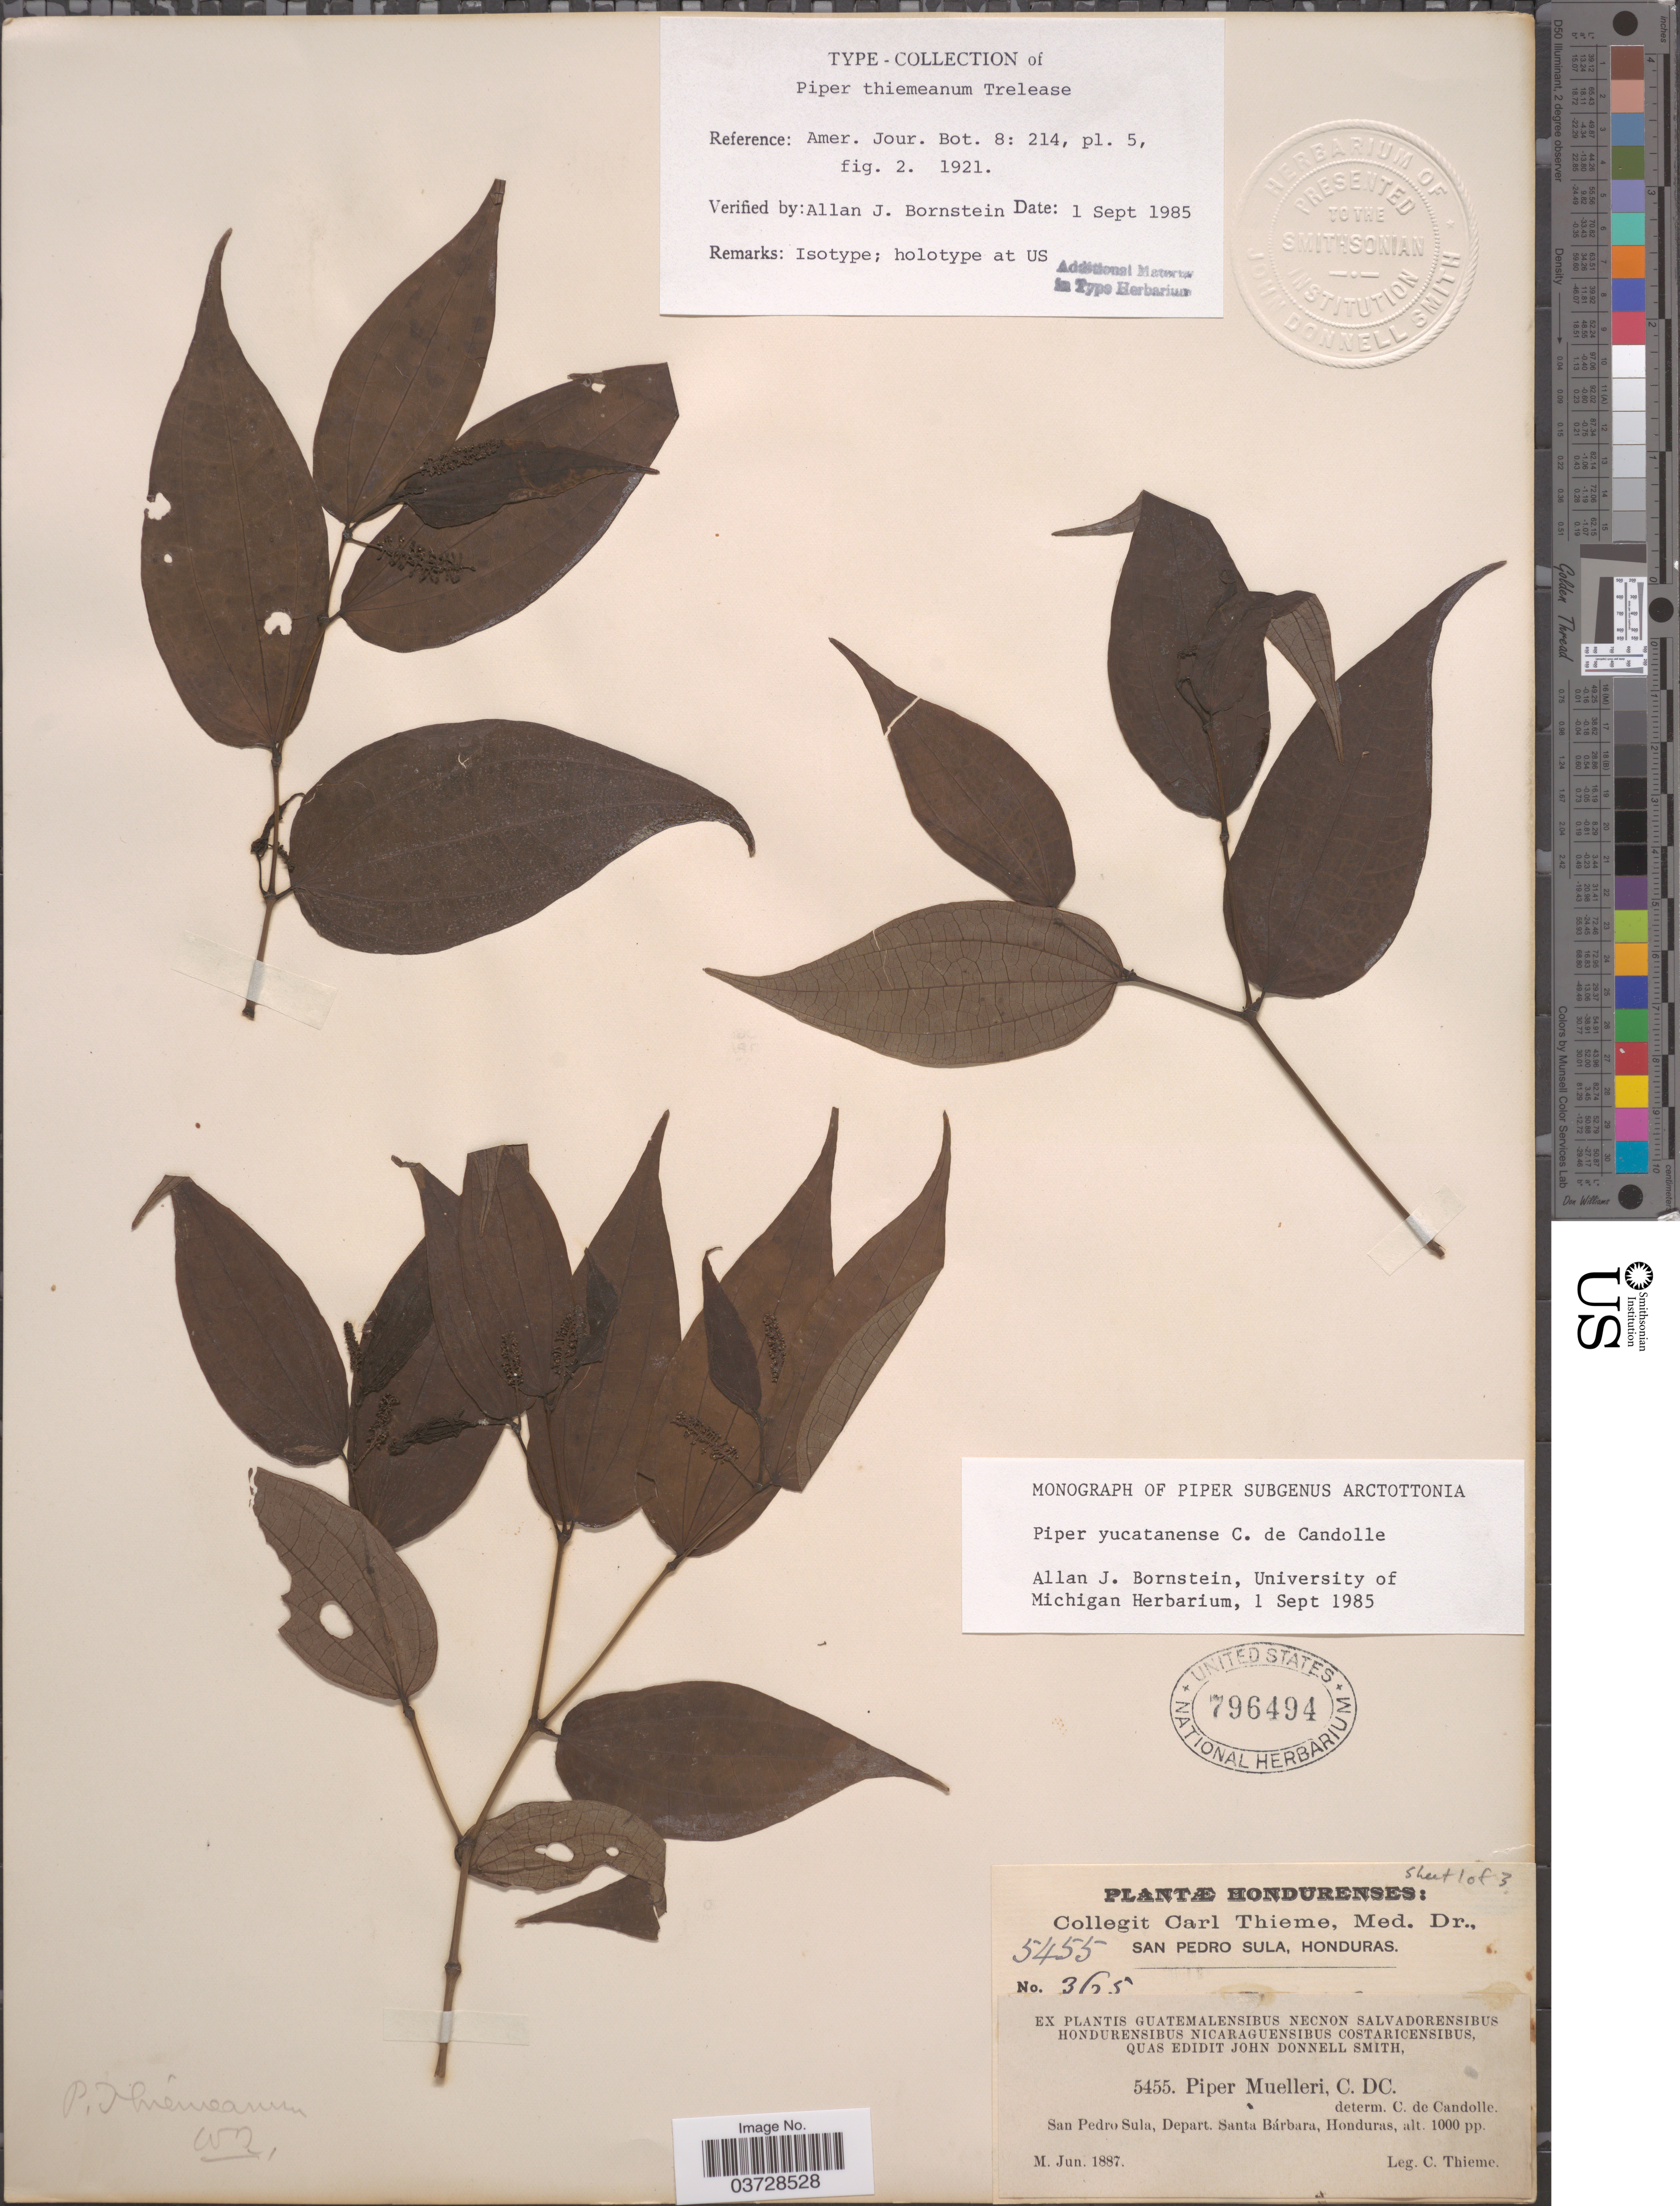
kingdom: Plantae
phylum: Tracheophyta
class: Magnoliopsida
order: Piperales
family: Piperaceae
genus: Piper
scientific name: Piper yucatanense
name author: DC.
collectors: C. Thieme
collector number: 5455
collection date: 1887-06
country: Honduras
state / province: Santa Barbara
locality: San Pedro Sula, Depart. Santa Bárbara.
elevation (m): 305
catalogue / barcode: US 796494